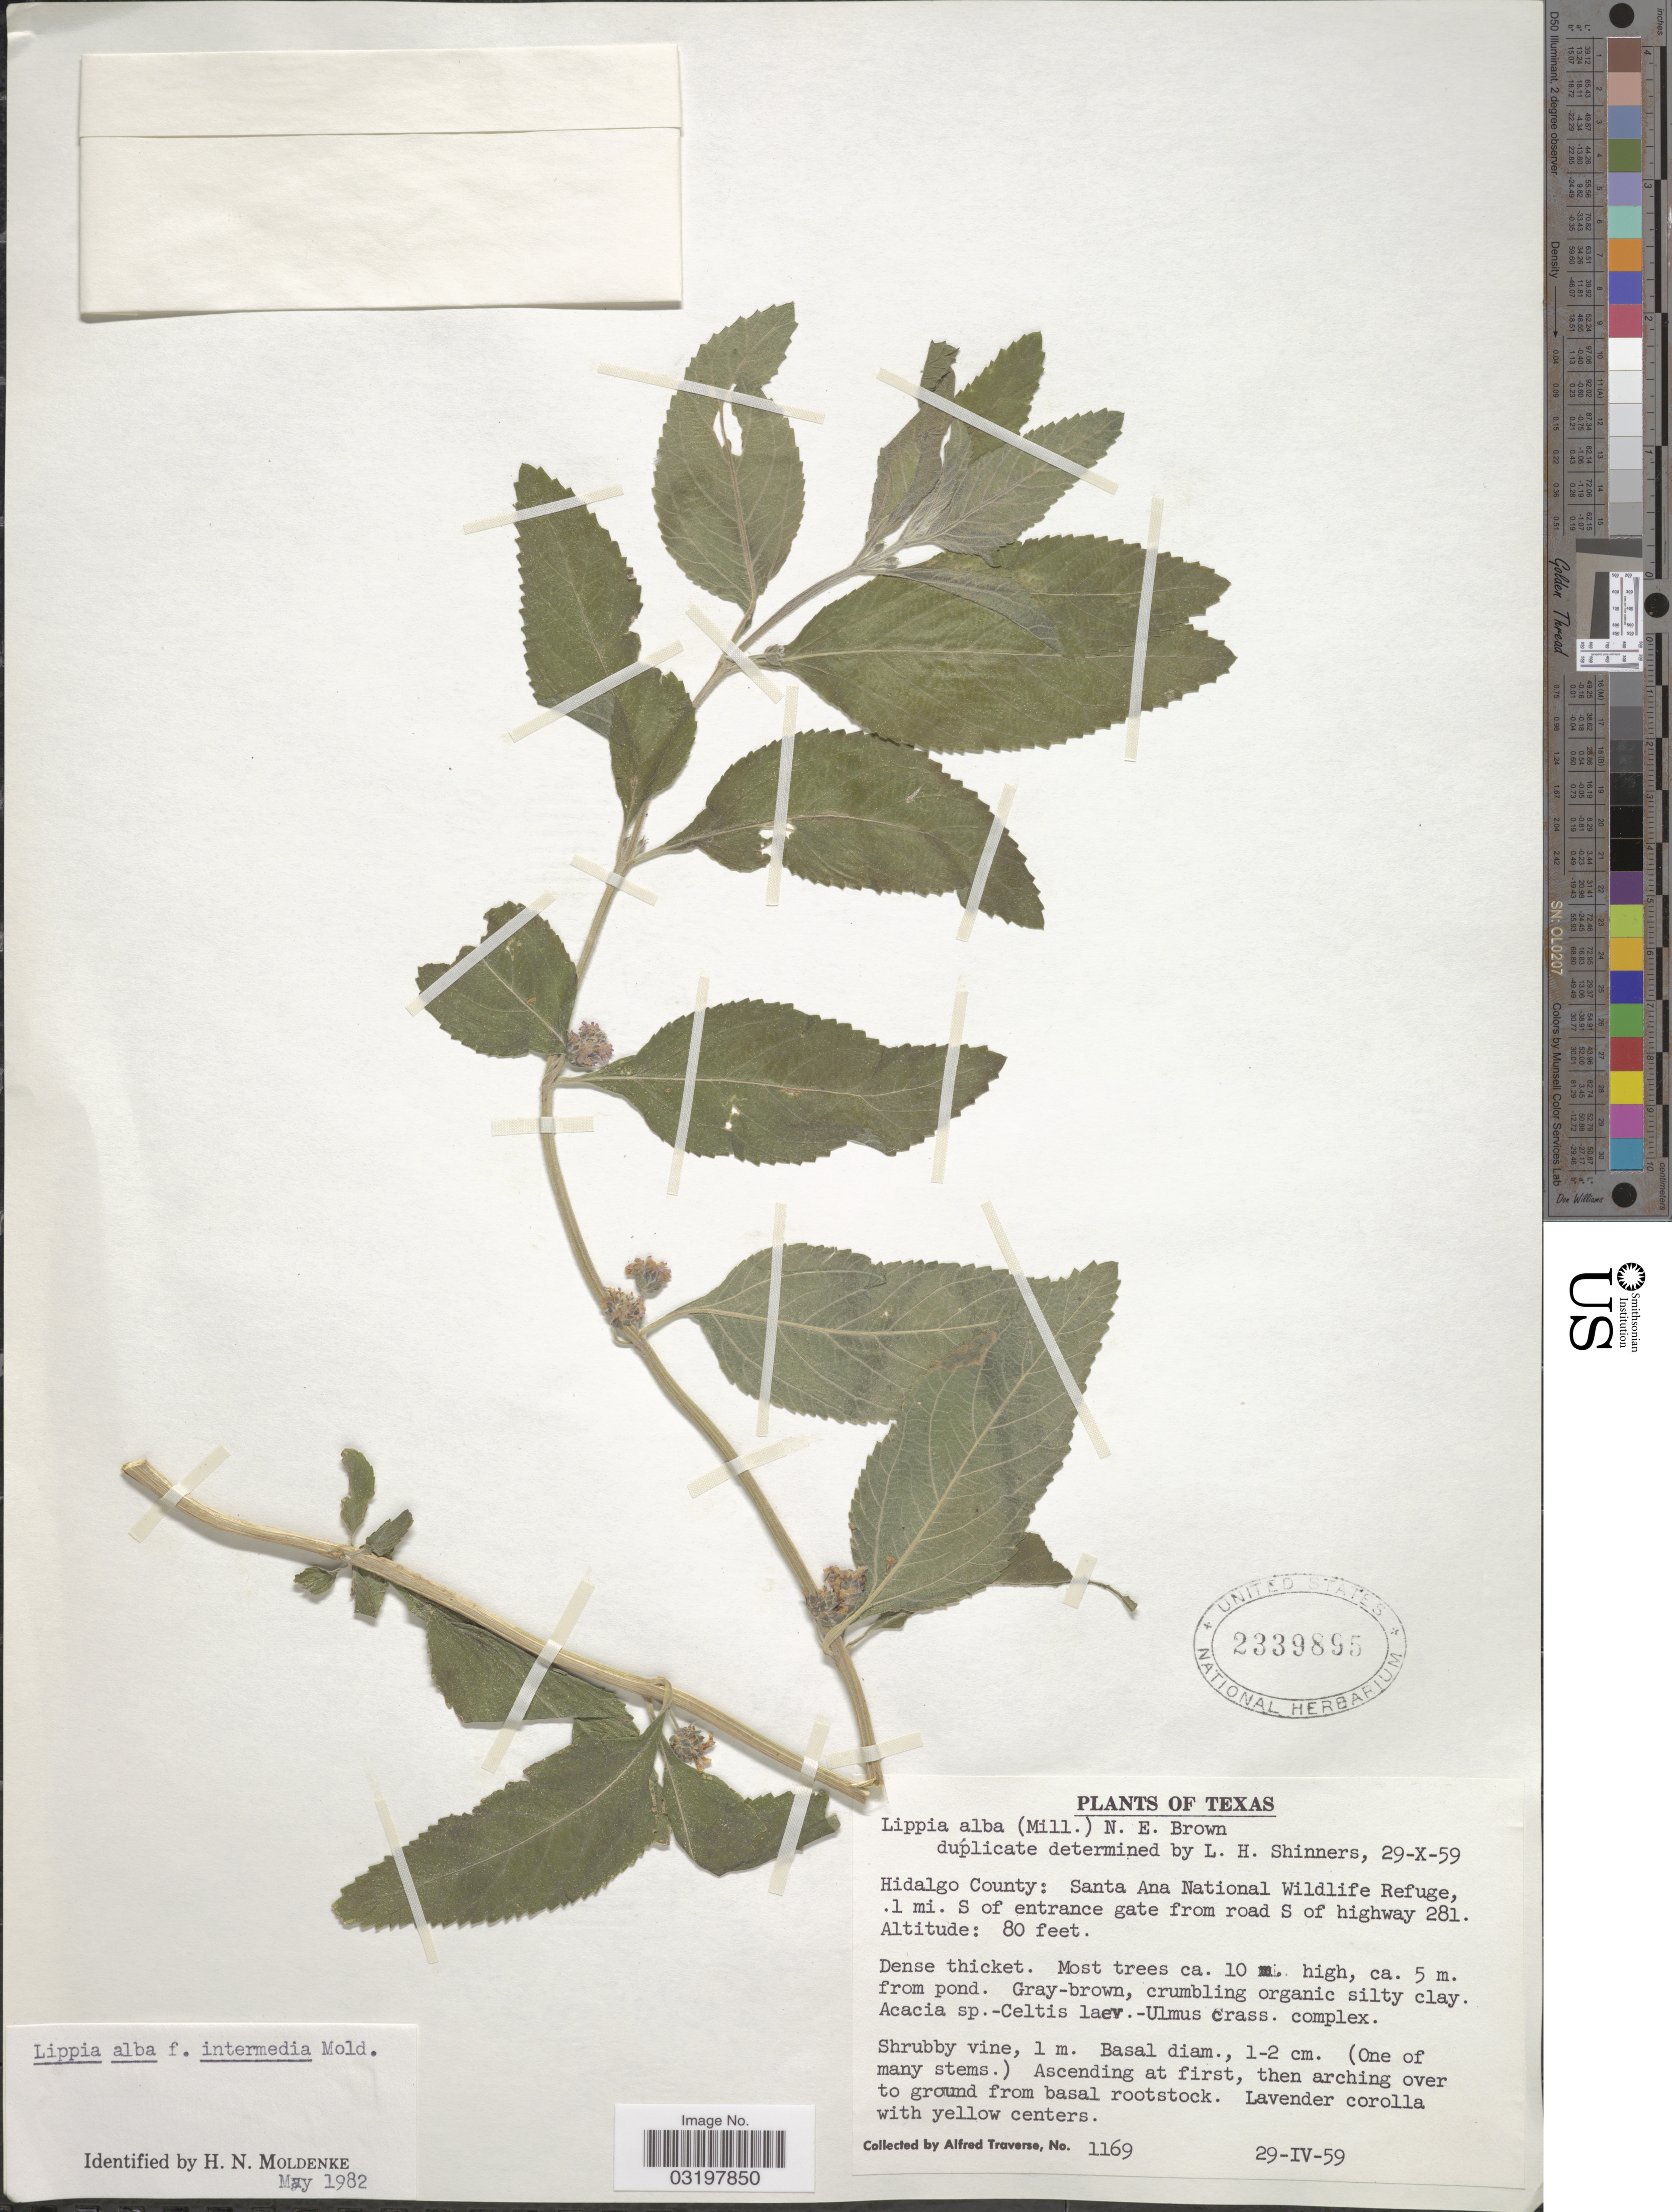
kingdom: Plantae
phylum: Tracheophyta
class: Magnoliopsida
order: Lamiales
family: Verbenaceae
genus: Lippia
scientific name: Lippia alba f. intermedia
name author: Moldenke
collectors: A. Traverse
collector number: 1169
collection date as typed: Transcribed d/m/y: 29/4/59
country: United States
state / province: Texas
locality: Hidalgo County: Santa Ana National Wildlife Refuge, .1 mi. S of entrance gate from road S of highway 281.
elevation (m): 24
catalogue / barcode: US 2339895